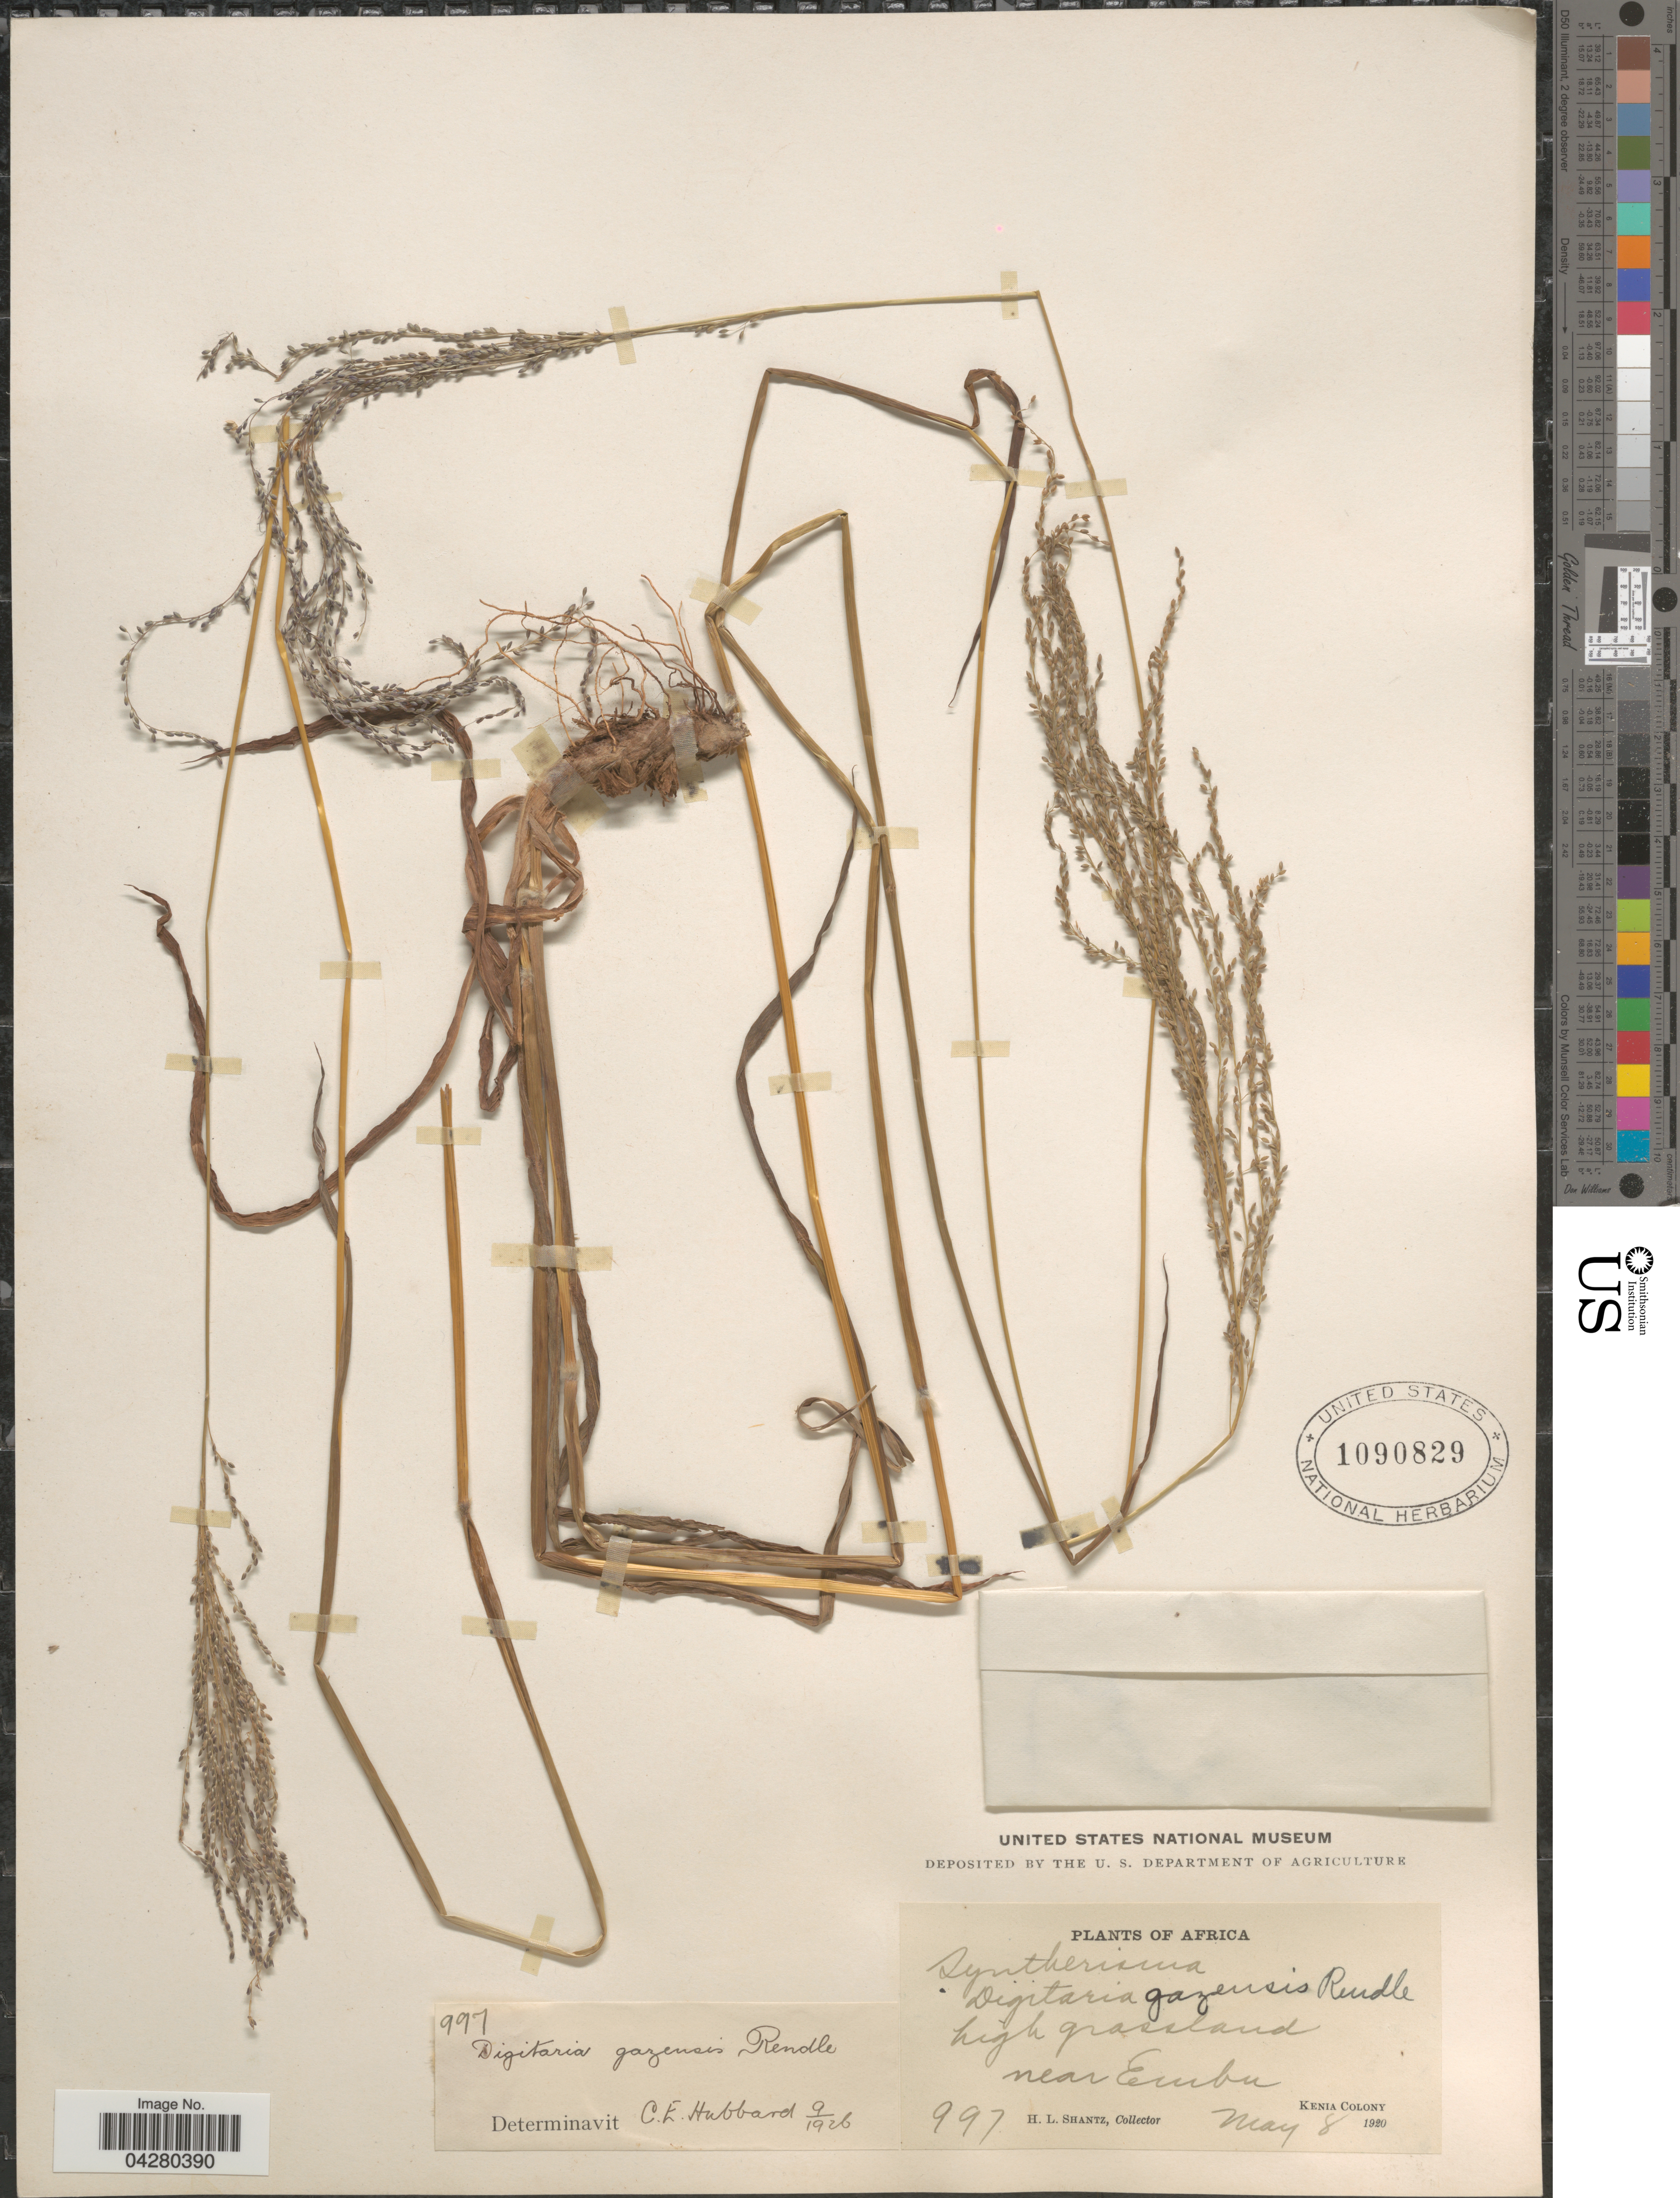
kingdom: Plantae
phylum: Tracheophyta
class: Liliopsida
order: Poales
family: Poaceae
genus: Digitaria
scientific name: Digitaria gazensis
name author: Rendle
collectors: H. Shantz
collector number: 997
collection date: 1920-05-08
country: Kenya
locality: High grassland near Embu. Kenia Colony.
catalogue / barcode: US 1090829